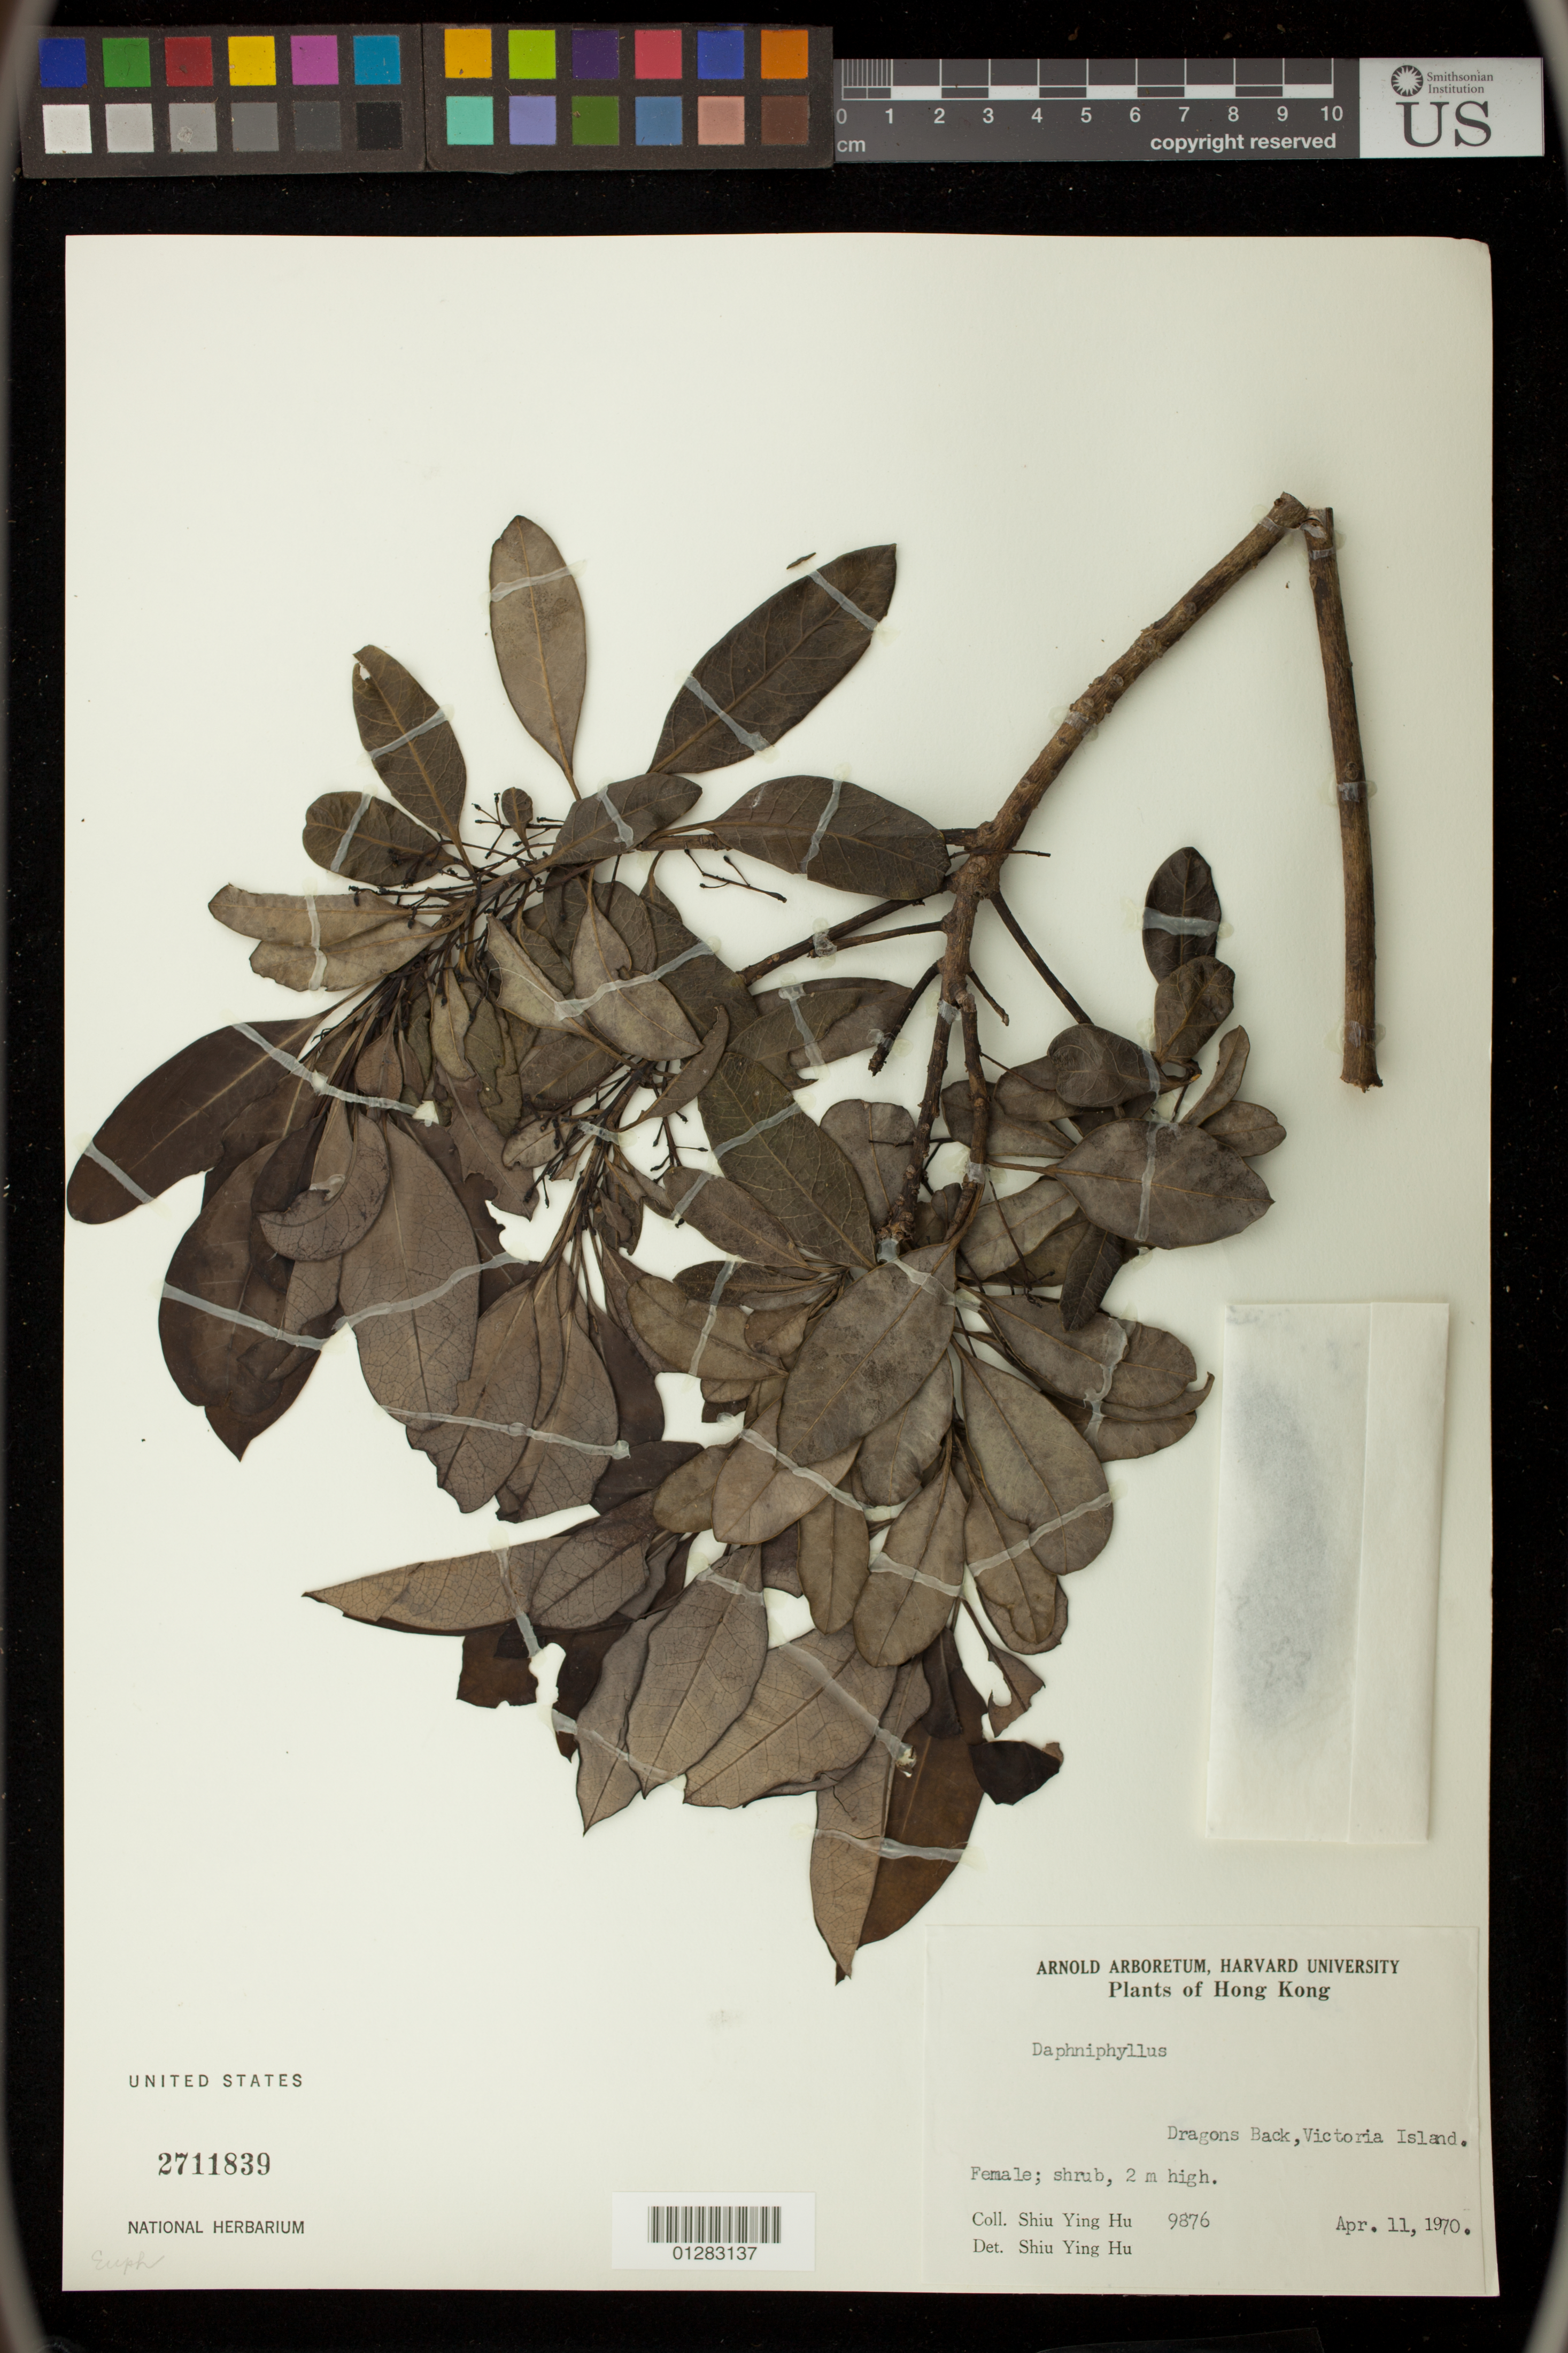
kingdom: Plantae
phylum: Tracheophyta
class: Magnoliopsida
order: Saxifragales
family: Daphniphyllaceae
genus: Daphniphyllum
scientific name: Daphniphyllum sp.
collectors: S. Y. Hu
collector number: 9876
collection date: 1970-04-11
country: China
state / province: Hong Kong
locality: Dragons Back, Victoria Island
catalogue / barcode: US 2711839